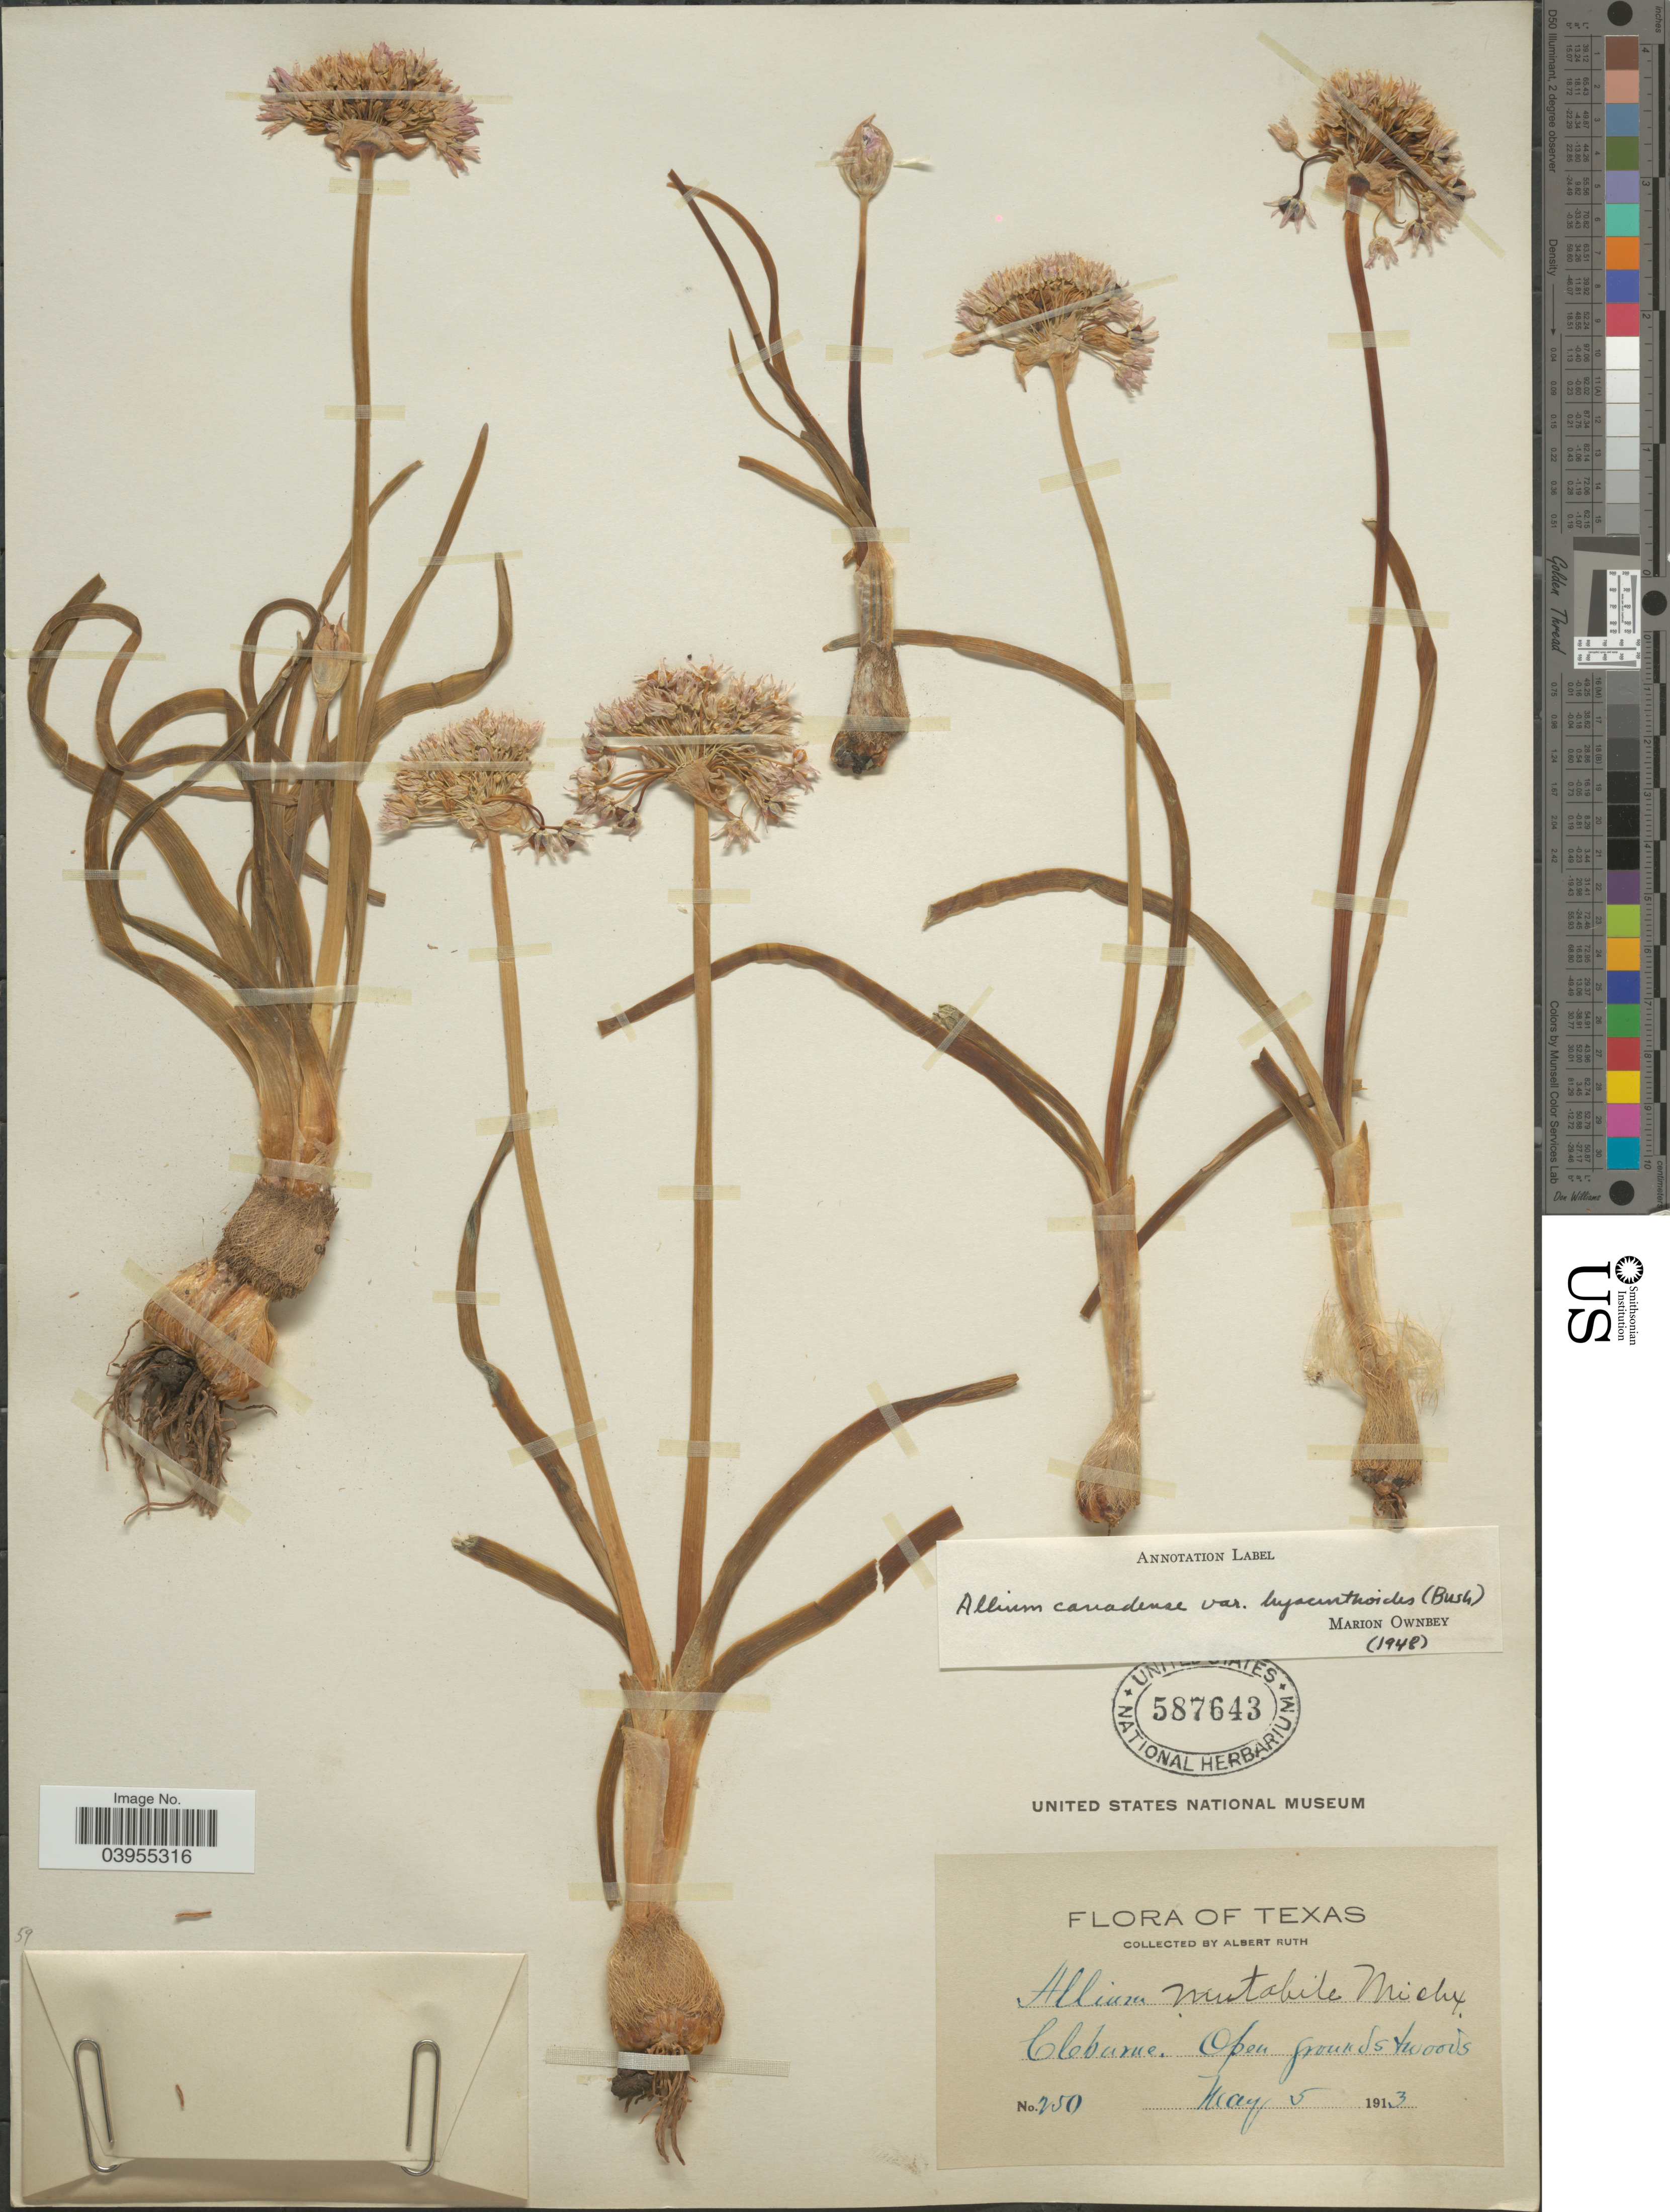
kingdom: Plantae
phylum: Tracheophyta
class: Liliopsida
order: Asparagales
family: Amaryllidaceae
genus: Allium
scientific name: Allium canadense var. hyacinthoides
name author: (Bush) Ownbey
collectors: A. Ruth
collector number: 250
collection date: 1913-05-05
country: United States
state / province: Texas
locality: Cleburne.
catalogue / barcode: US 587643